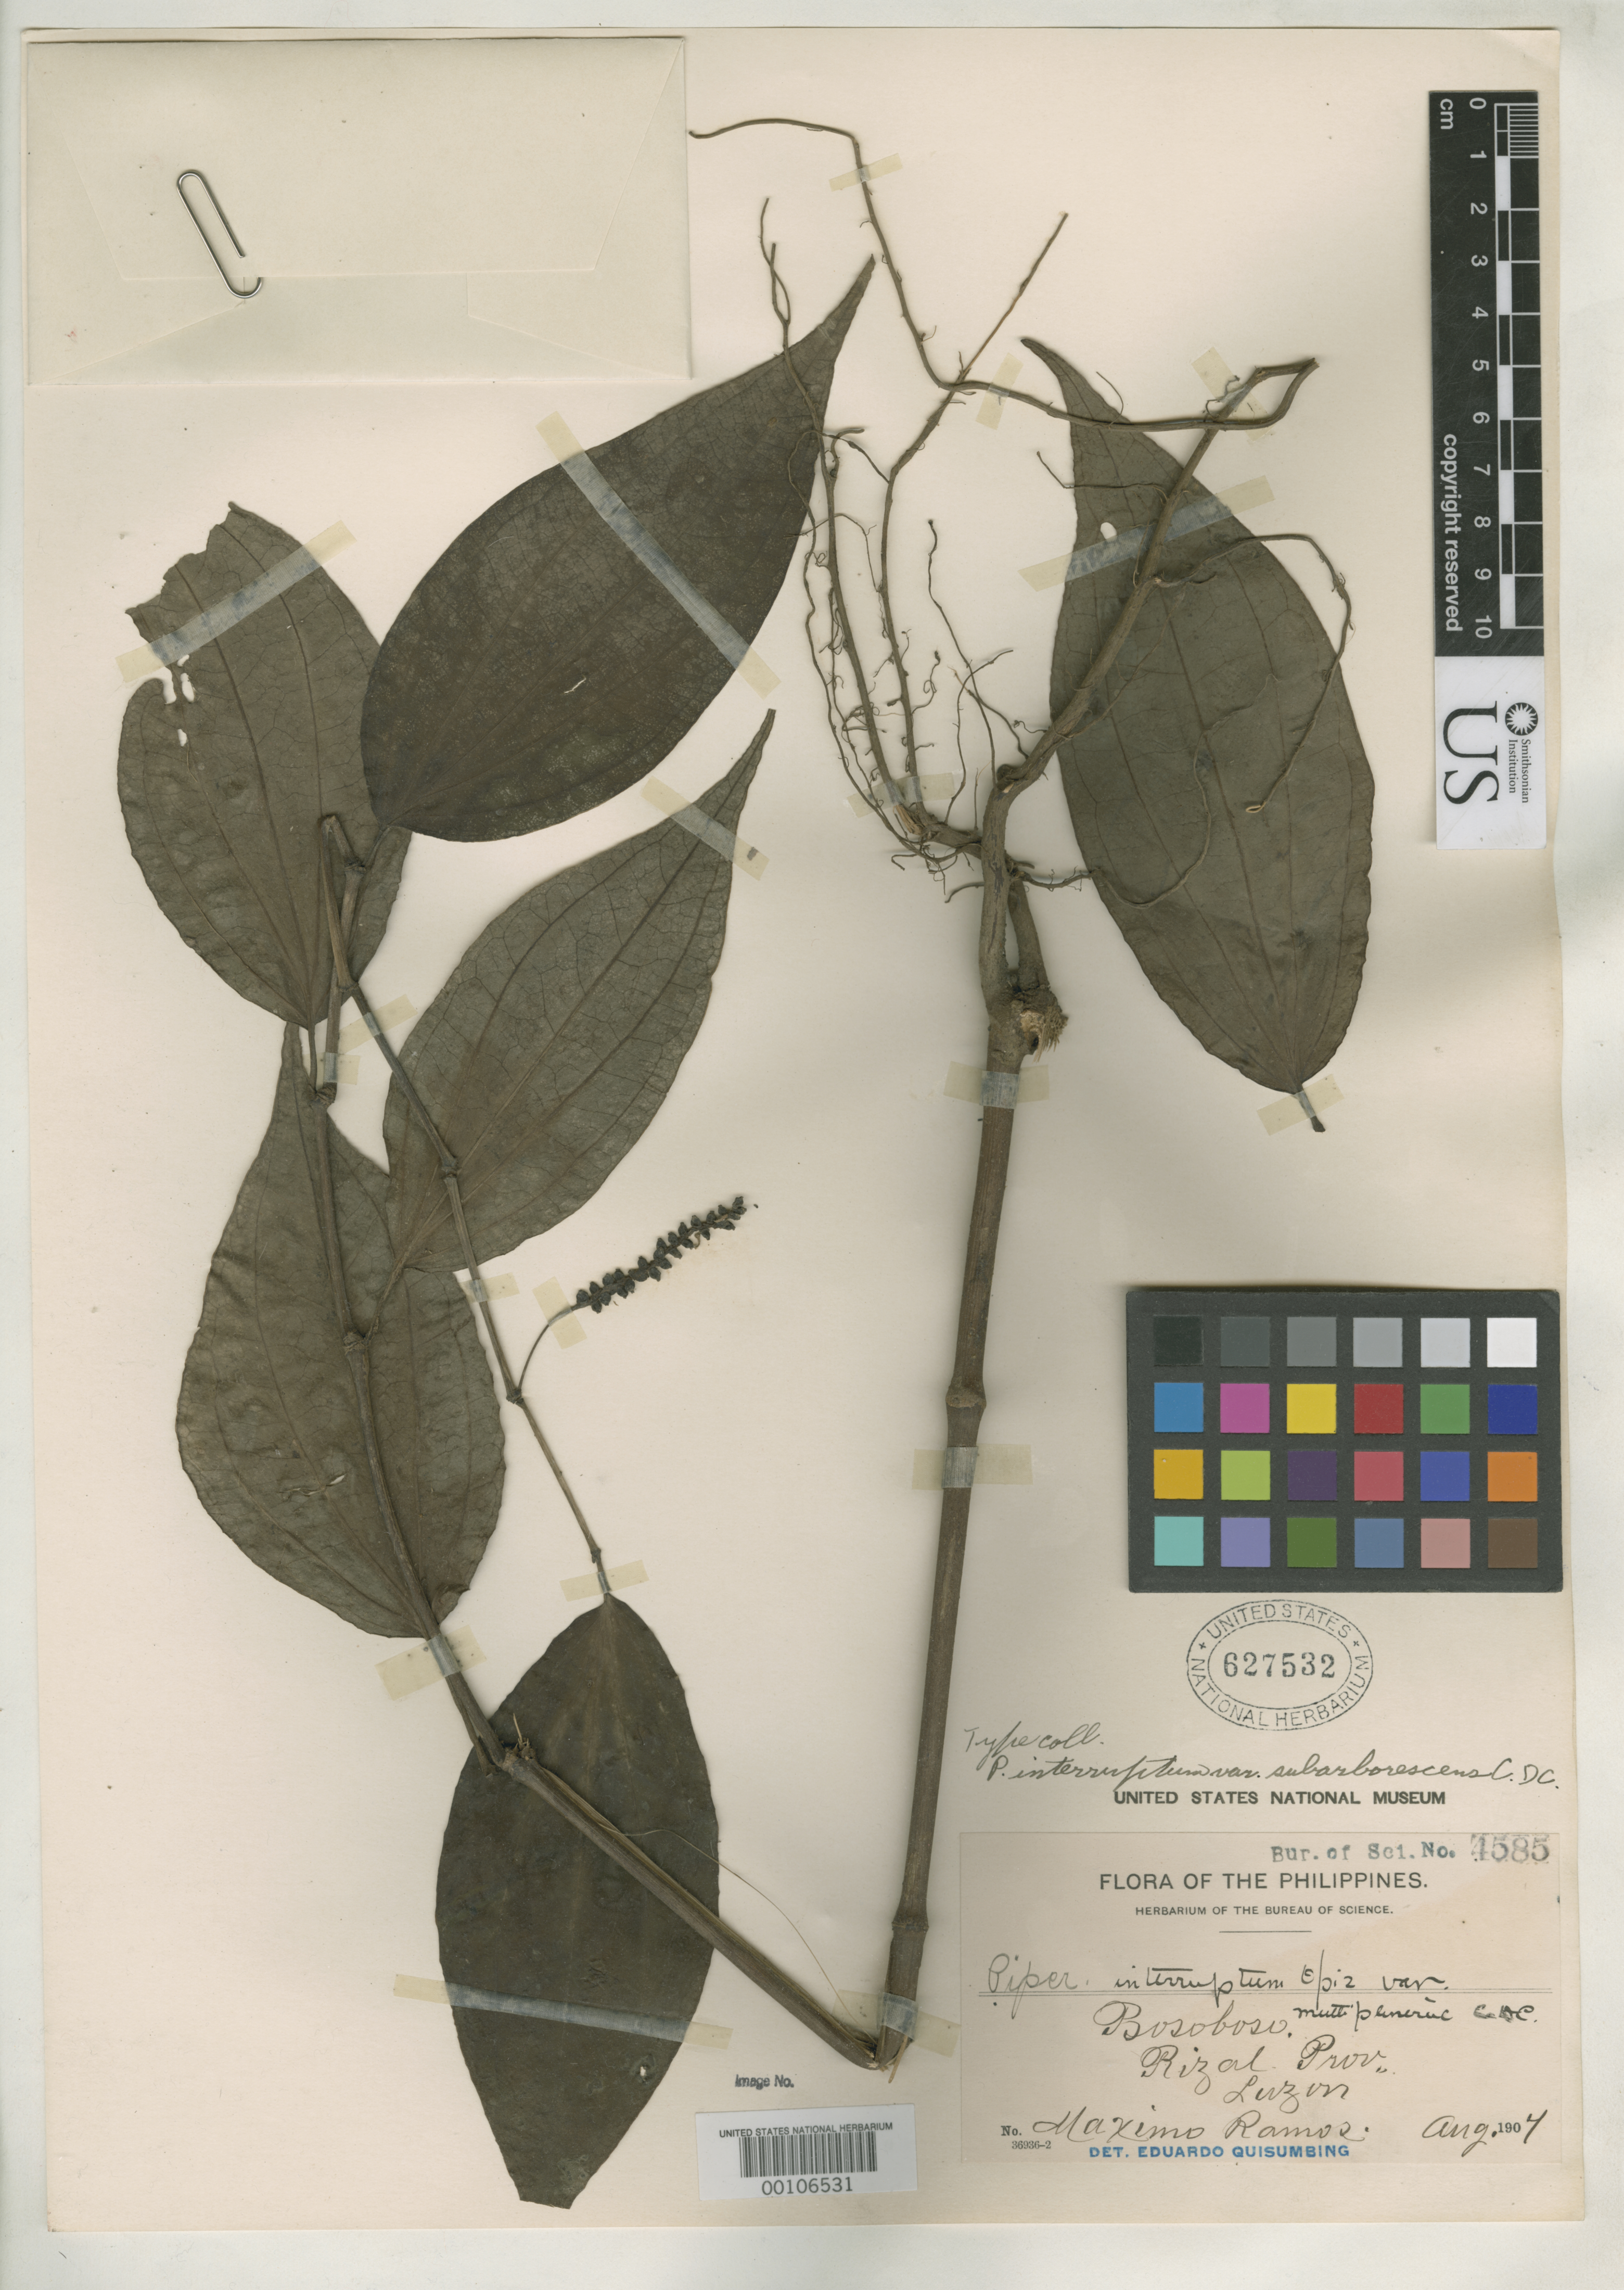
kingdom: Plantae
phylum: Tracheophyta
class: Magnoliopsida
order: Piperales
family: Piperaceae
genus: Piper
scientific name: Piper interruptum var. subarborescens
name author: C. DC.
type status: Isotype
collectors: M. Ramos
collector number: Bur. Sci. 4585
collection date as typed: Aug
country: Philippines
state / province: Calabarzon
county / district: Rizal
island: Luzon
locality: Bosoboso.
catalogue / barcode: US 627532